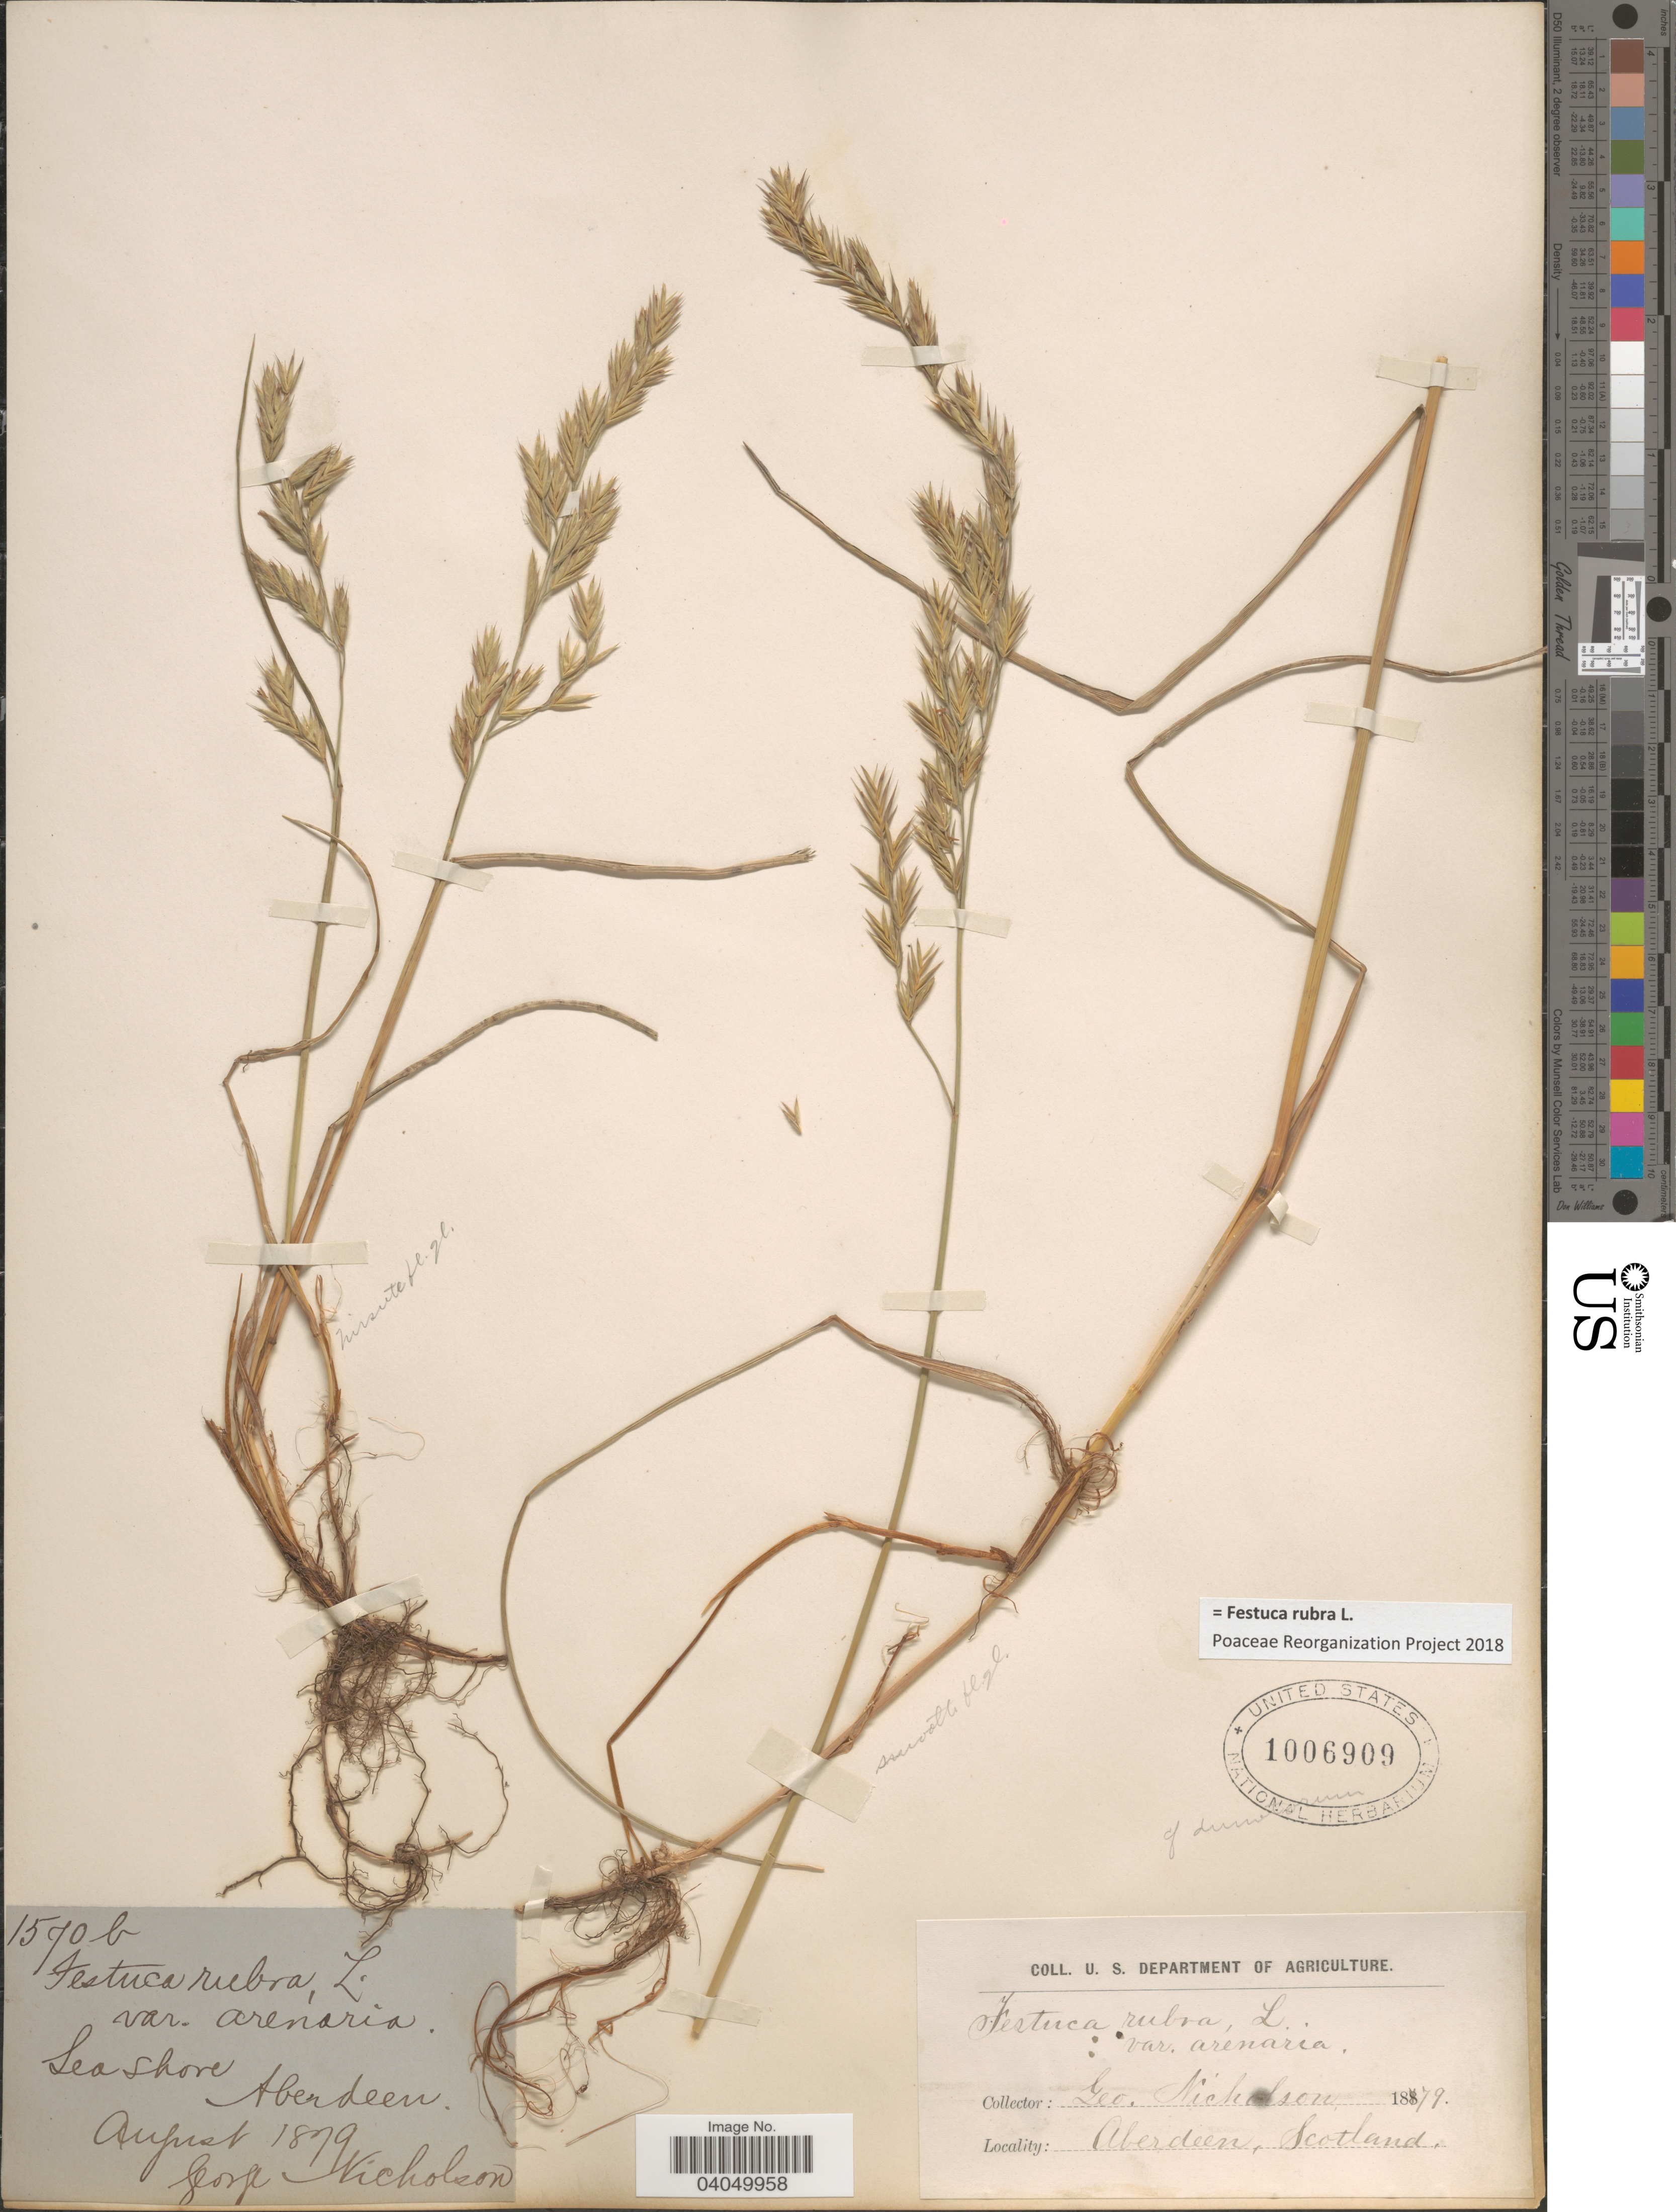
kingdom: Plantae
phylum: Tracheophyta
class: Liliopsida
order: Poales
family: Poaceae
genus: Festuca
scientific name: Festuca rubra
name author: L.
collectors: G. Nicholson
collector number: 1570b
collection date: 1879-08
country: United Kingdom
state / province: Scotland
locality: Sea shore Aberdeen.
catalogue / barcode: US 1006909